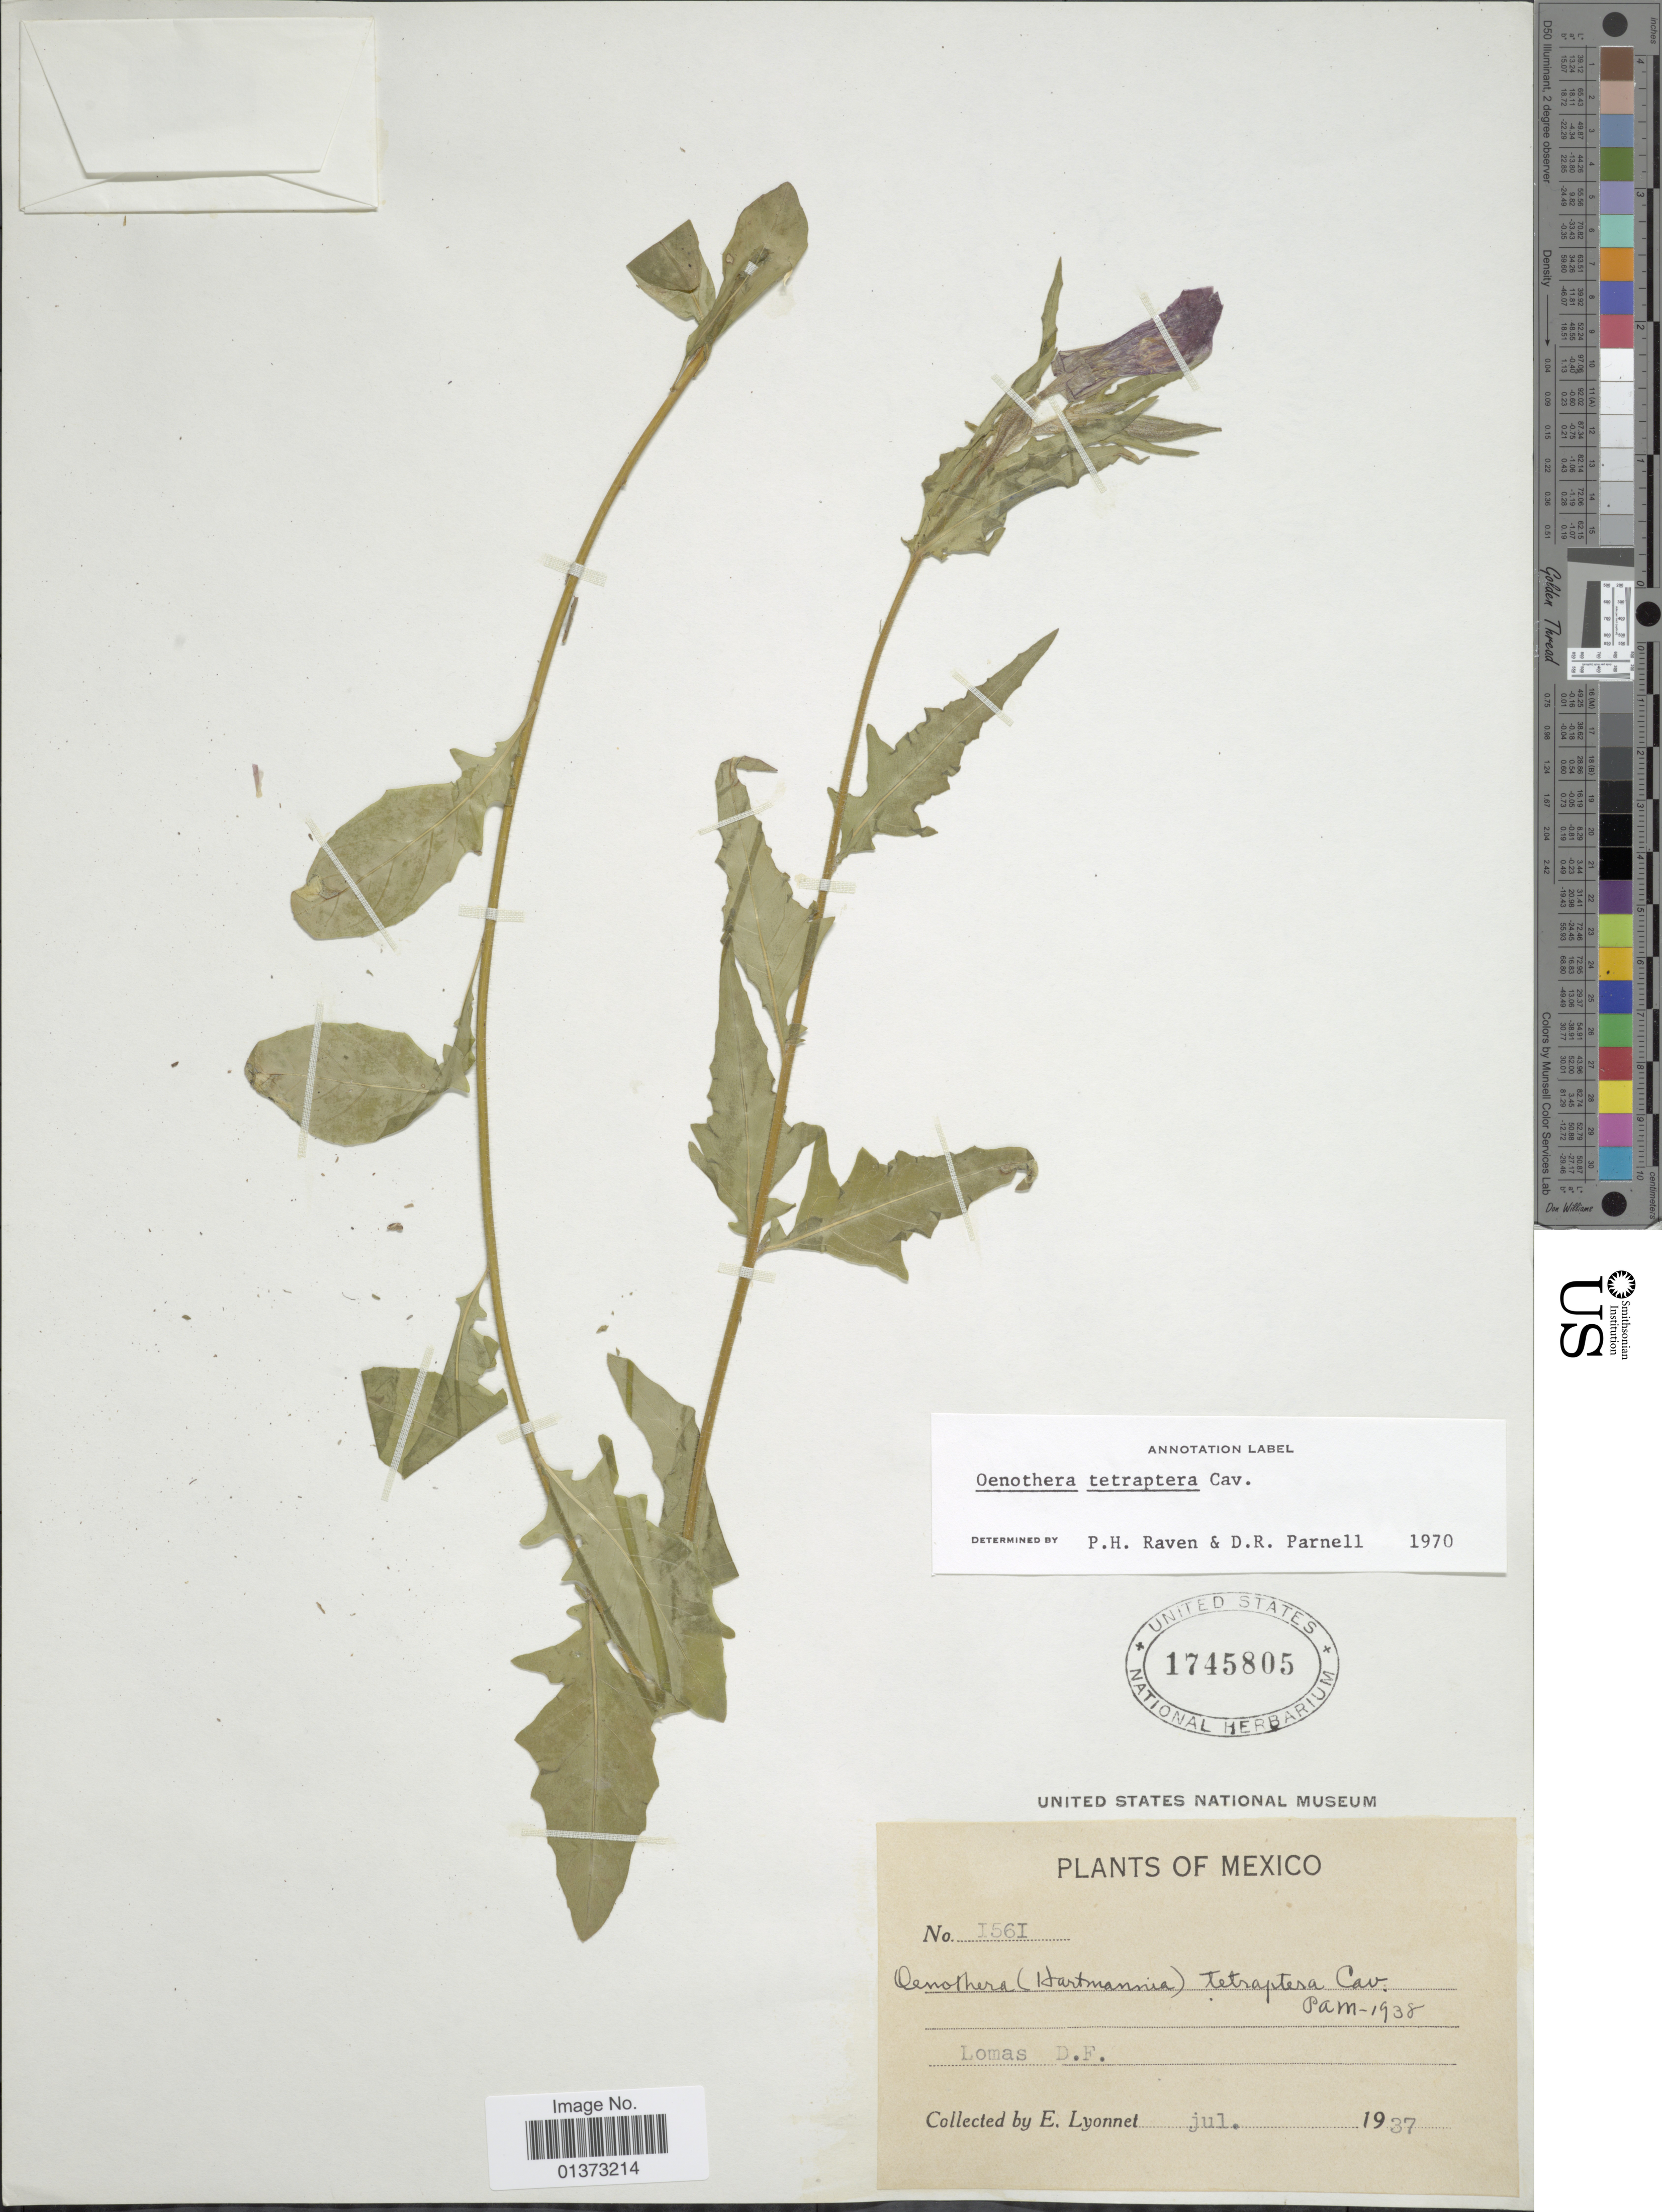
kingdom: Plantae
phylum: Tracheophyta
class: Magnoliopsida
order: Myrtales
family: Onagraceae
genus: Oenothera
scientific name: Oenothera tetraptera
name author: Cav.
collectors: E. Lyonnet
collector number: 1561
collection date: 1937-07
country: Mexico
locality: Lomas D.F.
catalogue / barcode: US 1745805